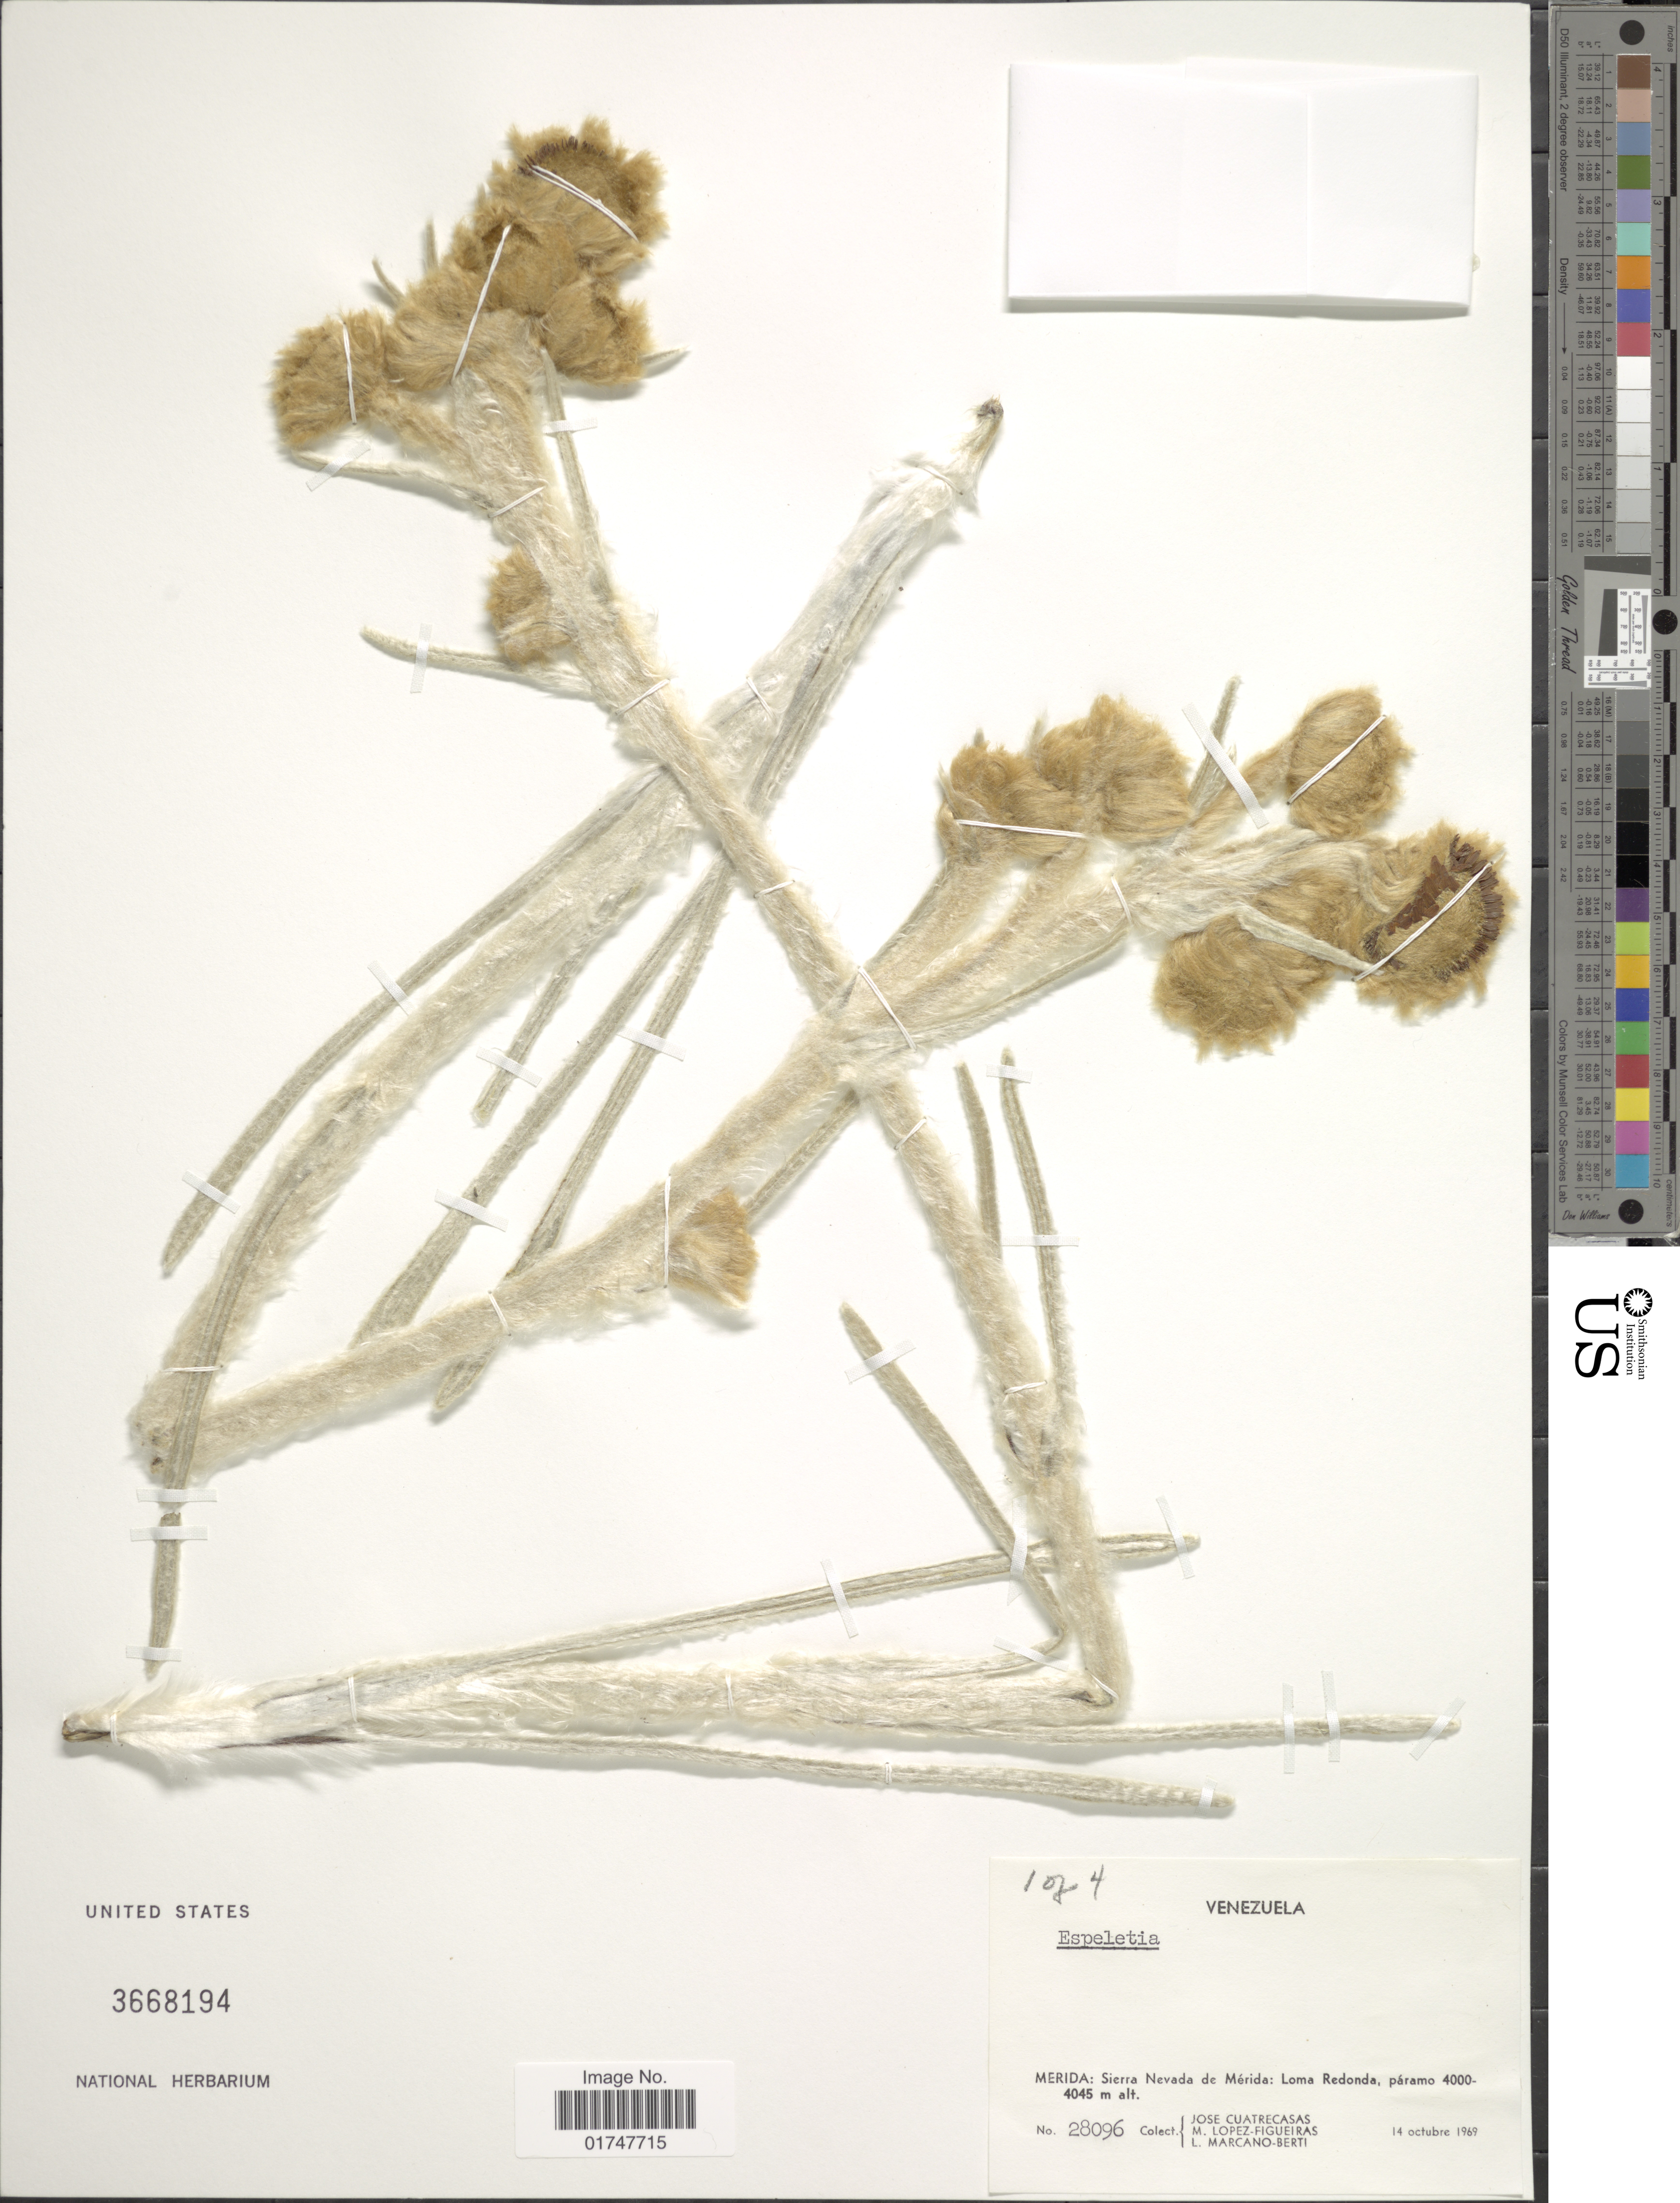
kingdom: Plantae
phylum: Tracheophyta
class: Magnoliopsida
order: Asterales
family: Asteraceae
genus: Espeletia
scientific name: Espeletia sp.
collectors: J. Cuatrecasas, M. López Figueiras & L. Marcano-Berti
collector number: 28096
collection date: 1969-10-14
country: Venezuela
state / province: Mérida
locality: Sierra Nevada de Mérida: Loma Redonda, páramo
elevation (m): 4000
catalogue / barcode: US 3668194